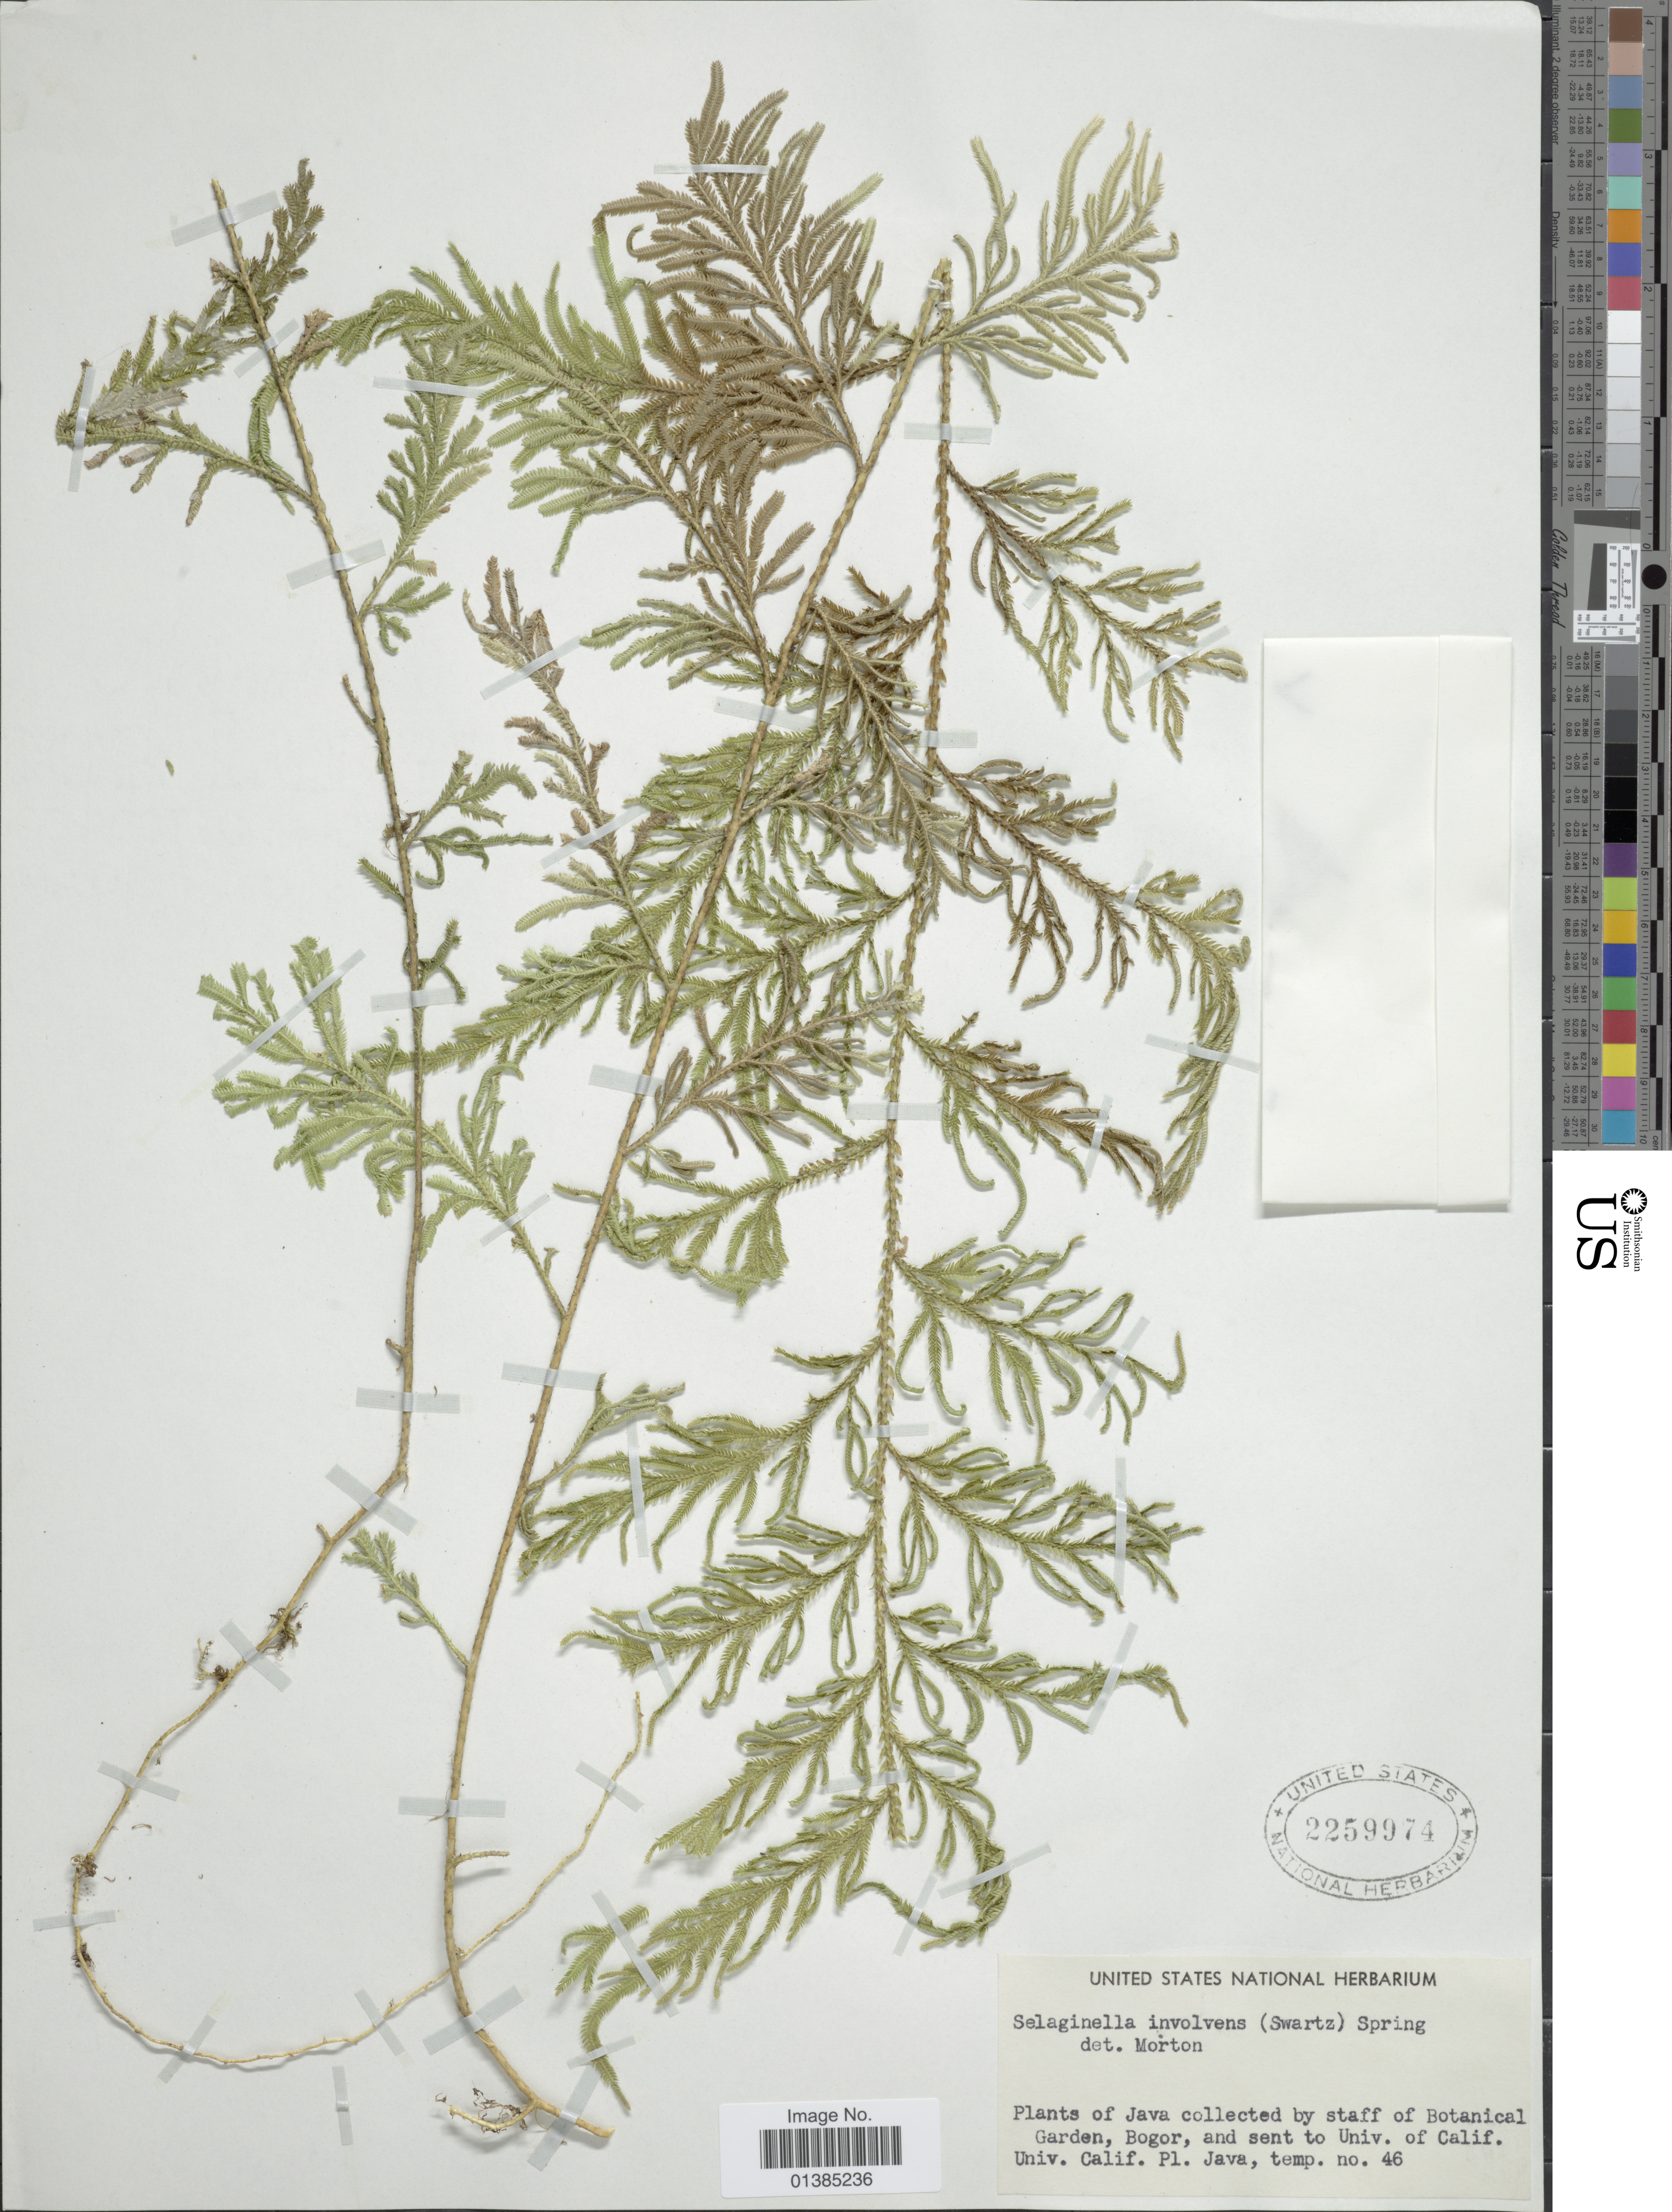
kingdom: Plantae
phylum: Tracheophyta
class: Lycopodiopsida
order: Selaginellales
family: Selaginellaceae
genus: Selaginella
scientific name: Selaginella involvens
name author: (Sw.) Spring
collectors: ex Hort. Bogor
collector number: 46 ?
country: Indonesia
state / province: Java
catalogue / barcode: US 2259974